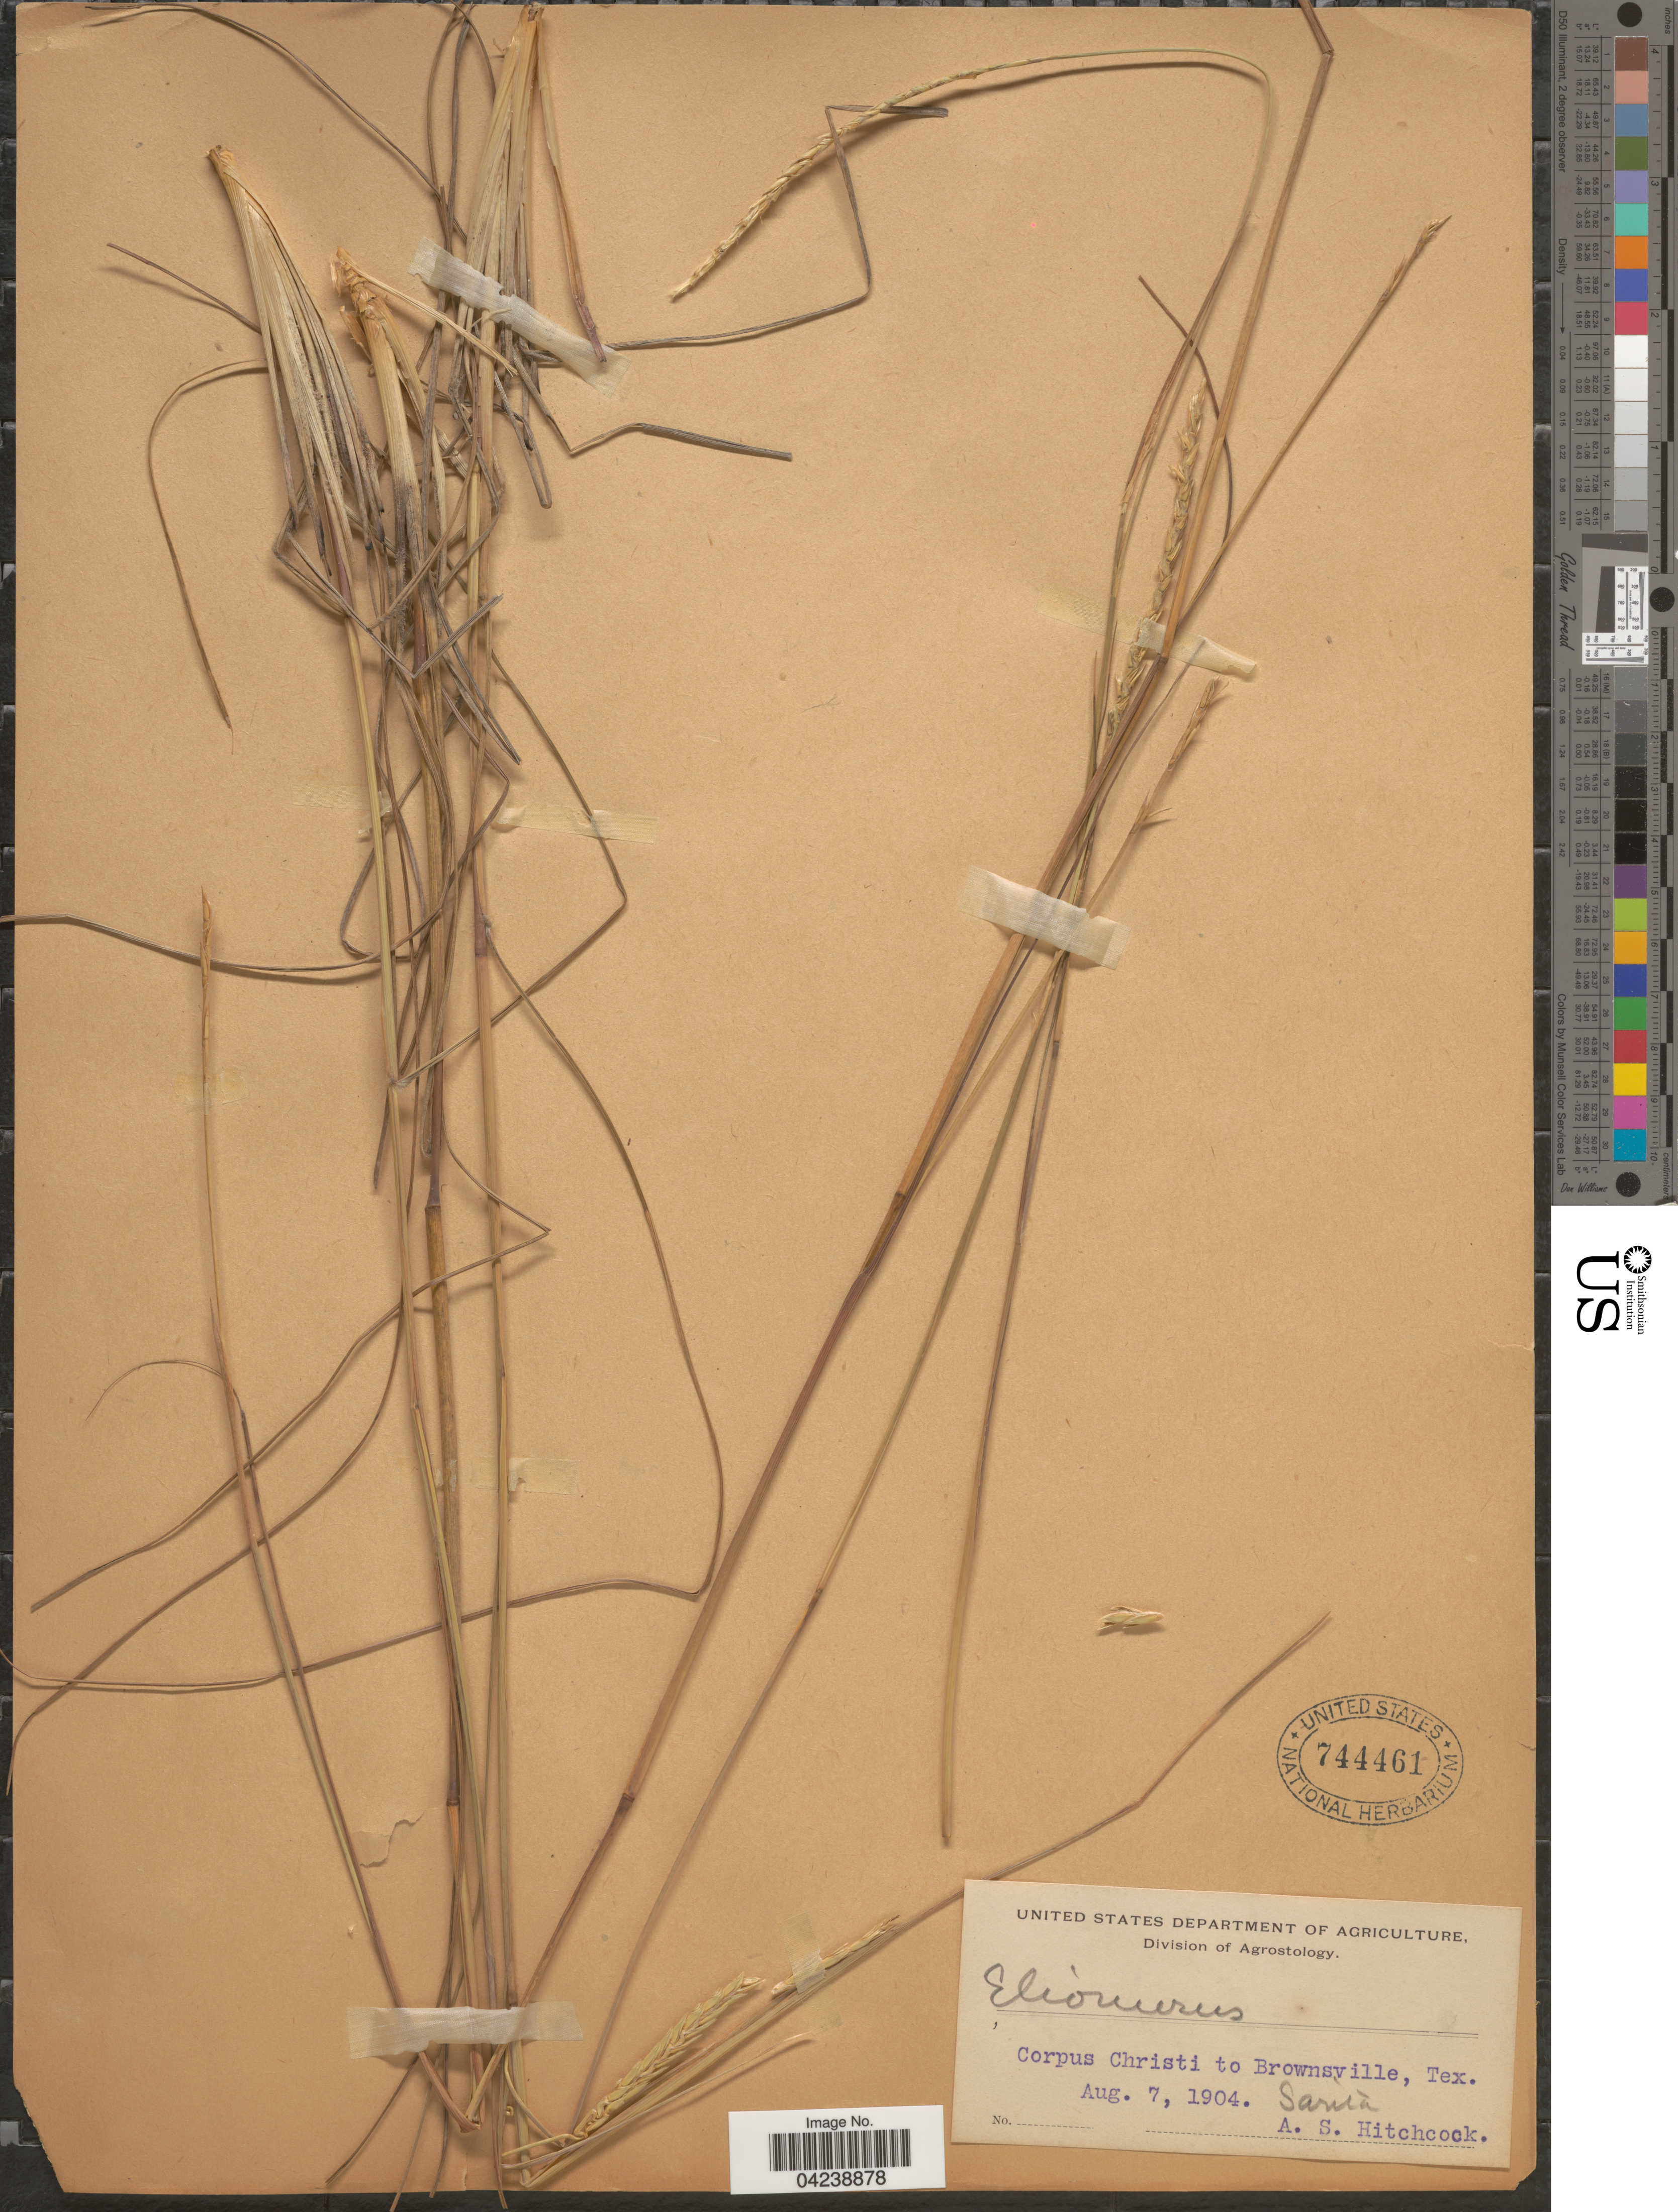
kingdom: Plantae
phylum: Tracheophyta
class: Liliopsida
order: Poales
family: Poaceae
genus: Elionurus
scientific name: Elionurus tripsacoides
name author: Humb. & Bonpl. ex Willd.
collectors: A. S. Hitchcock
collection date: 1904-08-07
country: United States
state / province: Texas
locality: Corpus Christi to Brownsville. Sarita.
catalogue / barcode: US 744461